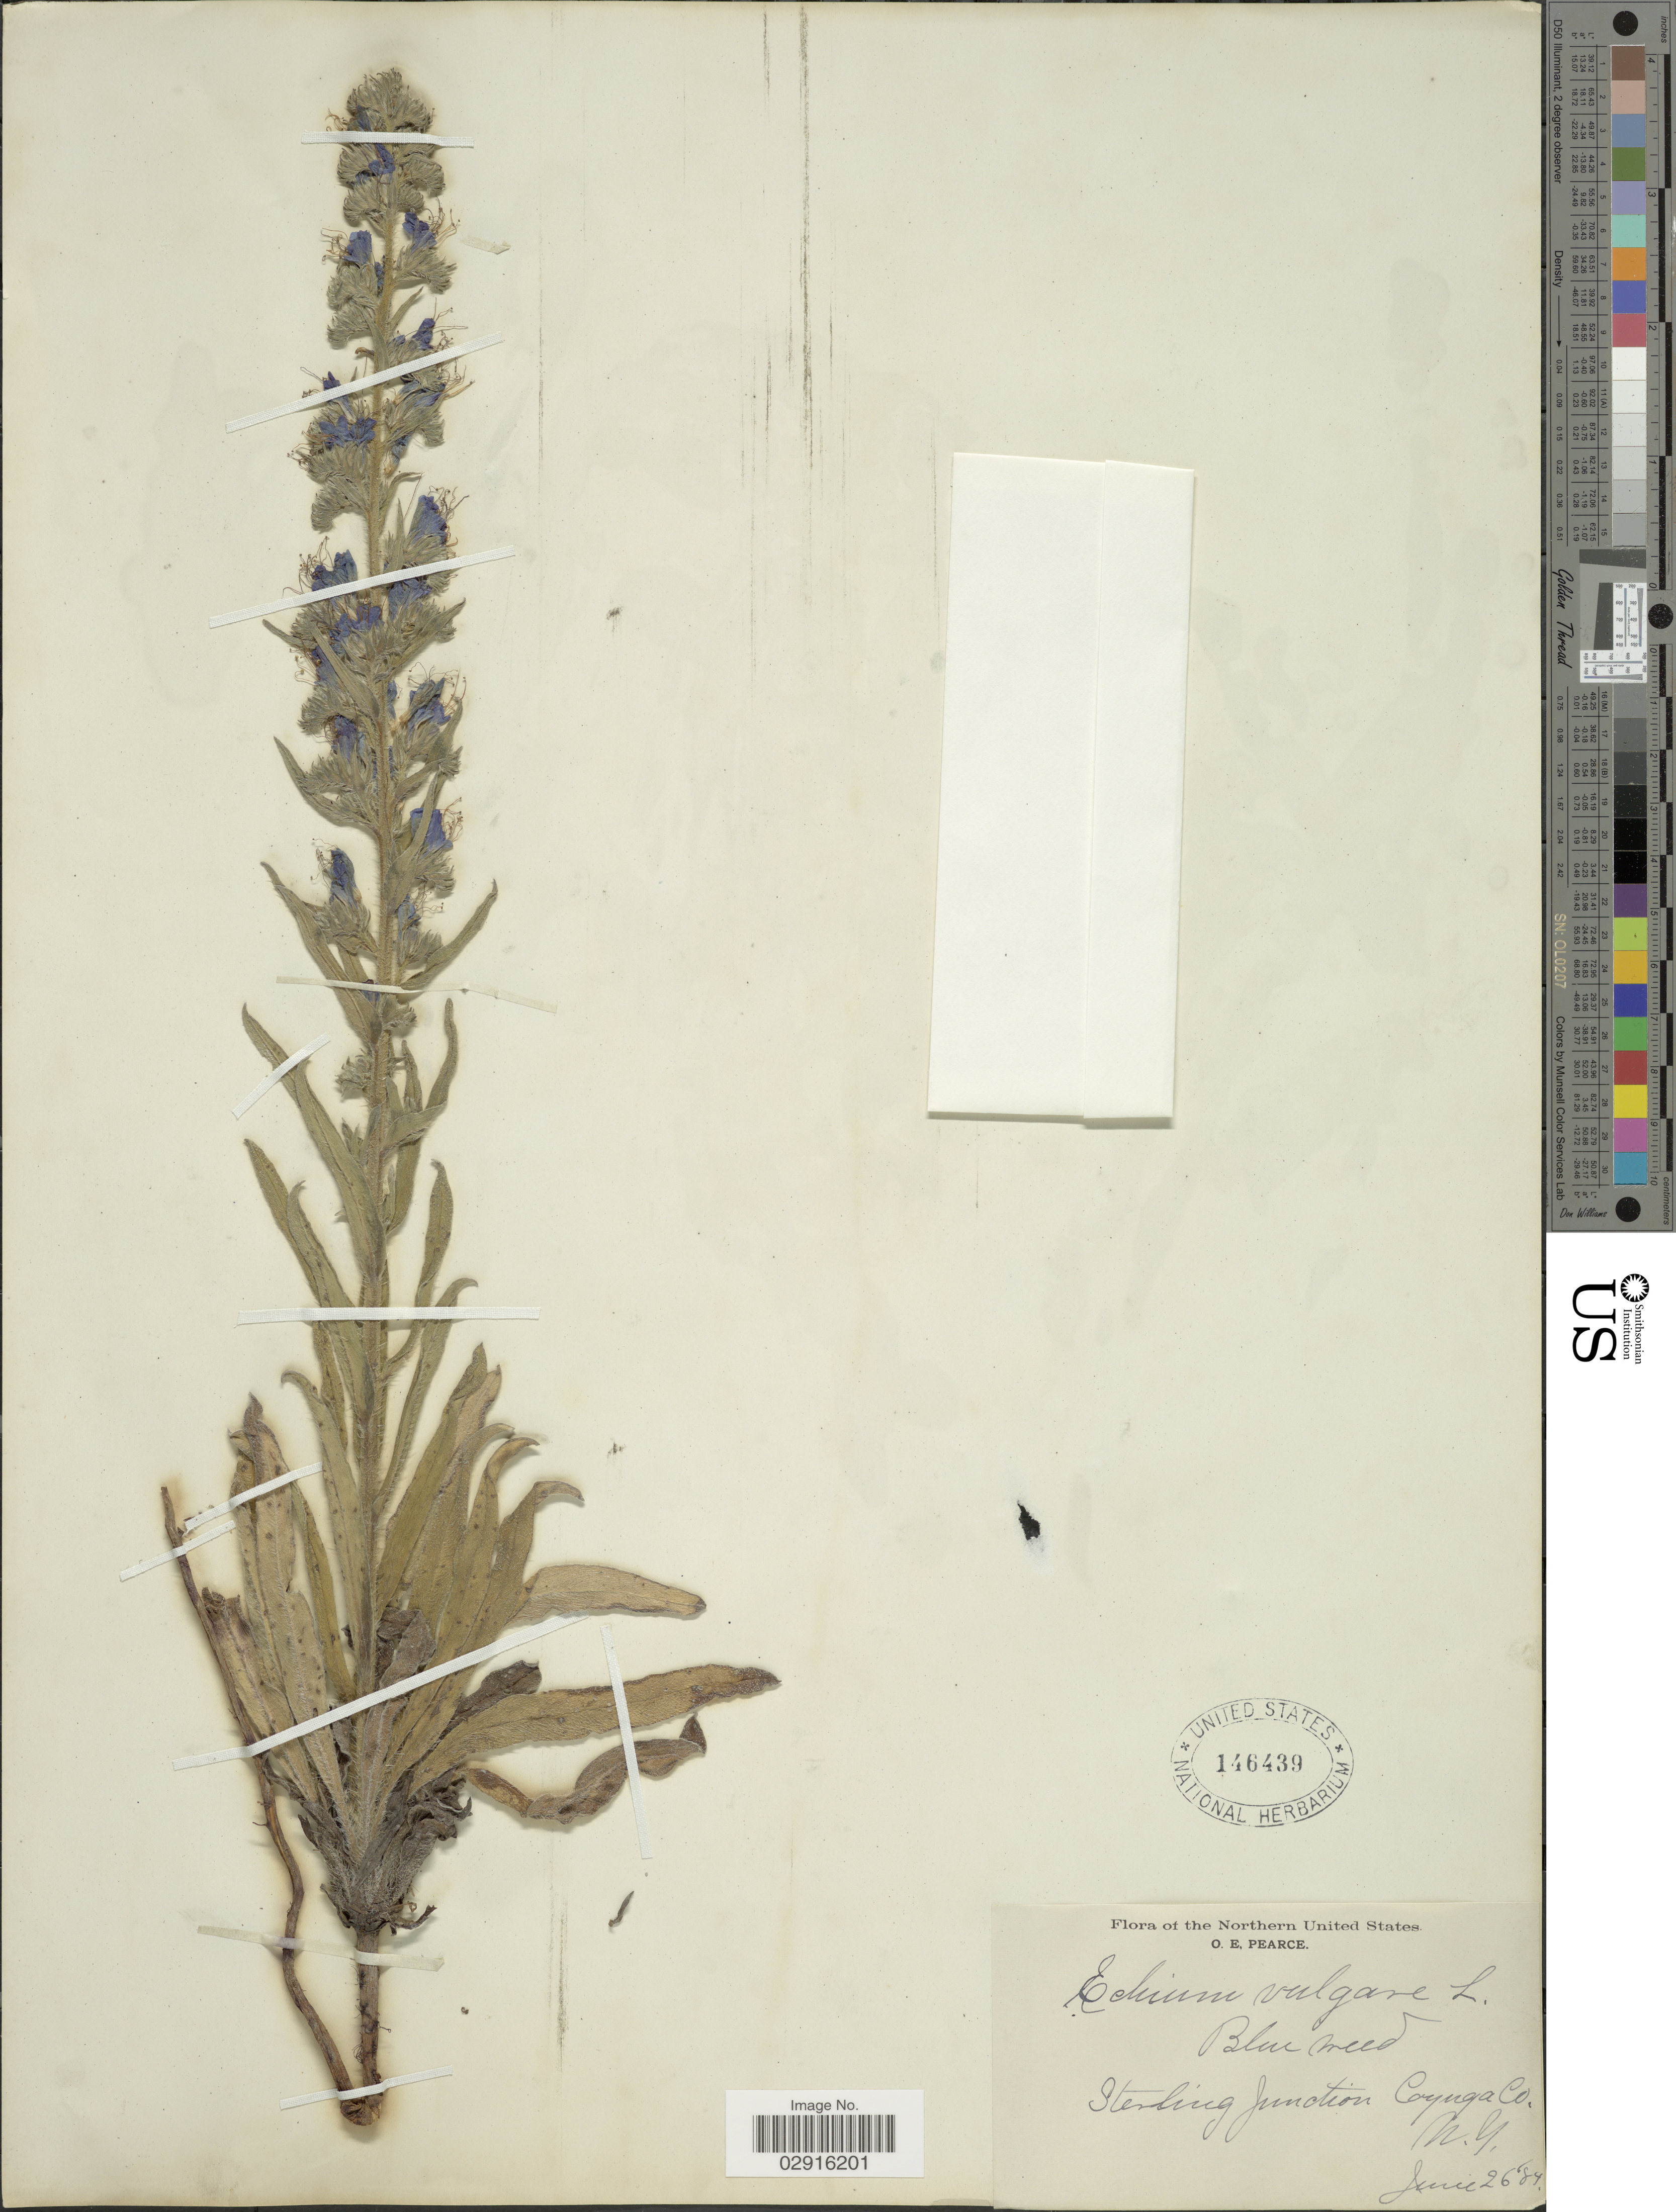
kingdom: Plantae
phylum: Tracheophyta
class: Magnoliopsida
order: Boraginales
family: Boraginaceae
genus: Echium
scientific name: Echium vulgare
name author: L.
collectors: O. E. Pearce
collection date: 1984-06-26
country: United States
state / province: New York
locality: Northern United States. Sterling Junction, Cayuga Co.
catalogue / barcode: US 146439